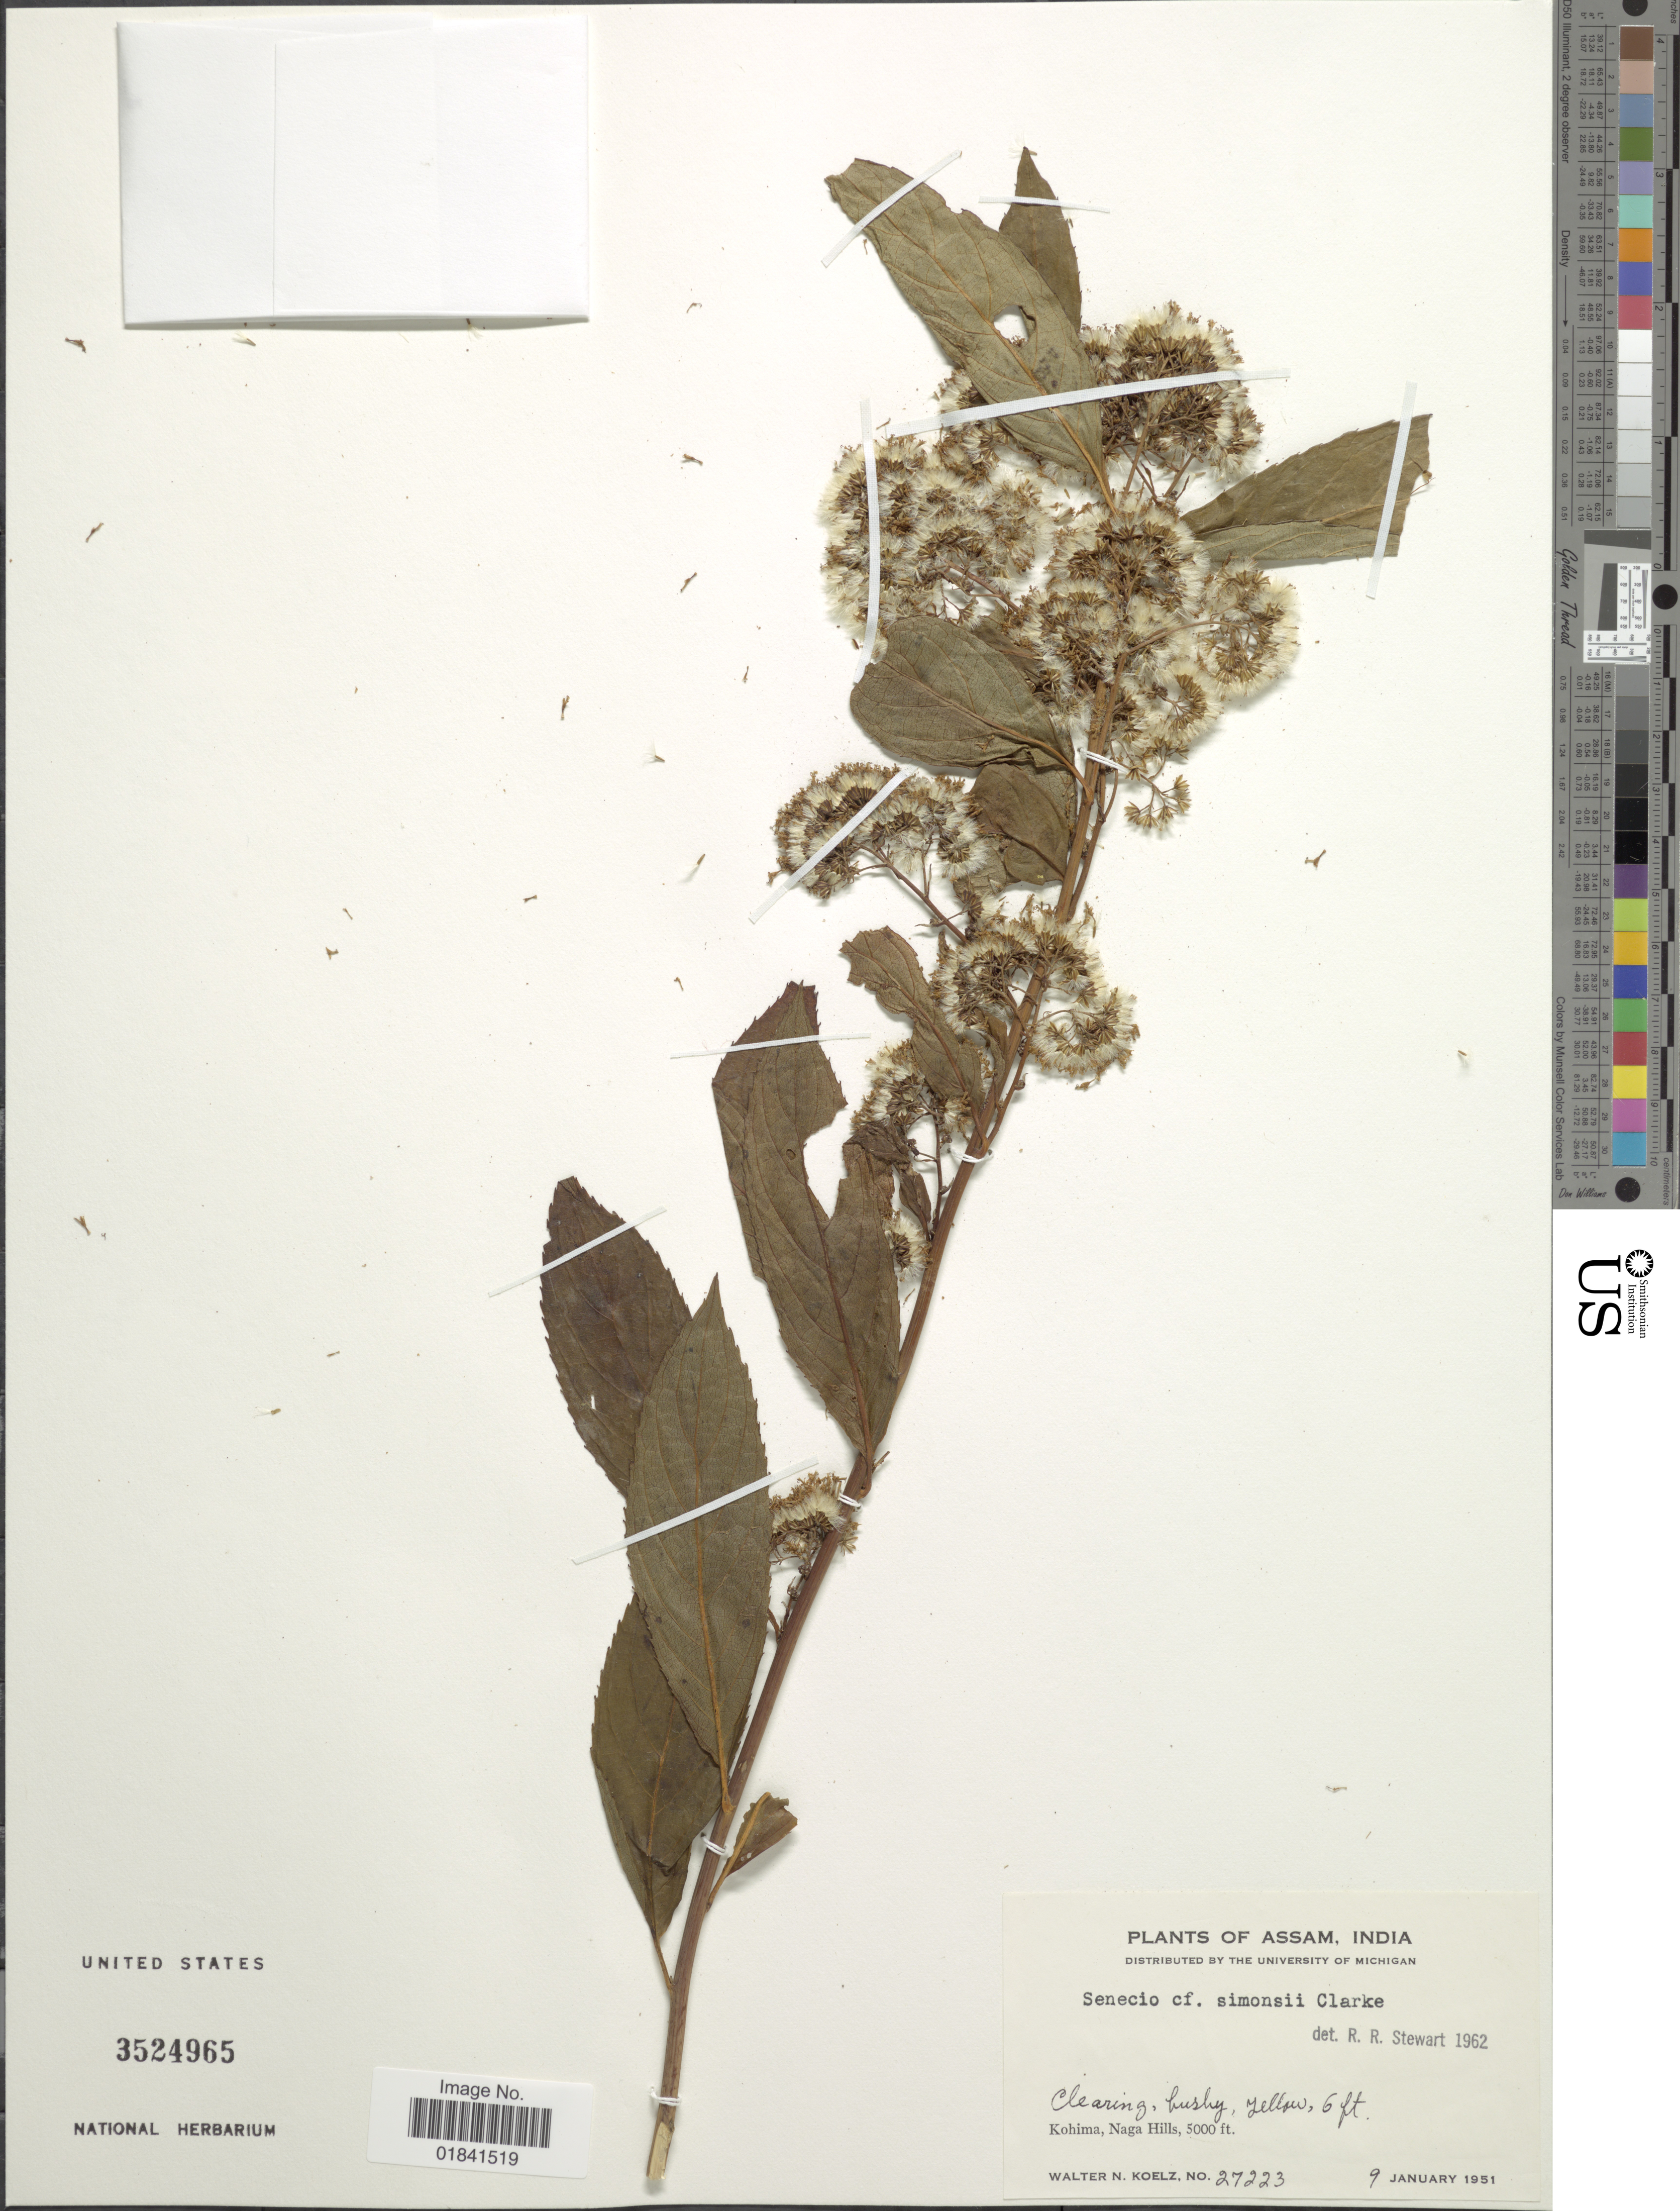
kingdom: Plantae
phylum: Tracheophyta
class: Magnoliopsida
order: Asterales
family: Asteraceae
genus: Senecio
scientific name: Senecio simonsii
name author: Clarke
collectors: W. N. Koelz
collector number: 27223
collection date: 1951-01-09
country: India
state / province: Nagaland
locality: Kohima, Naga Hills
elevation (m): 1524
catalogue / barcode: US 3524965